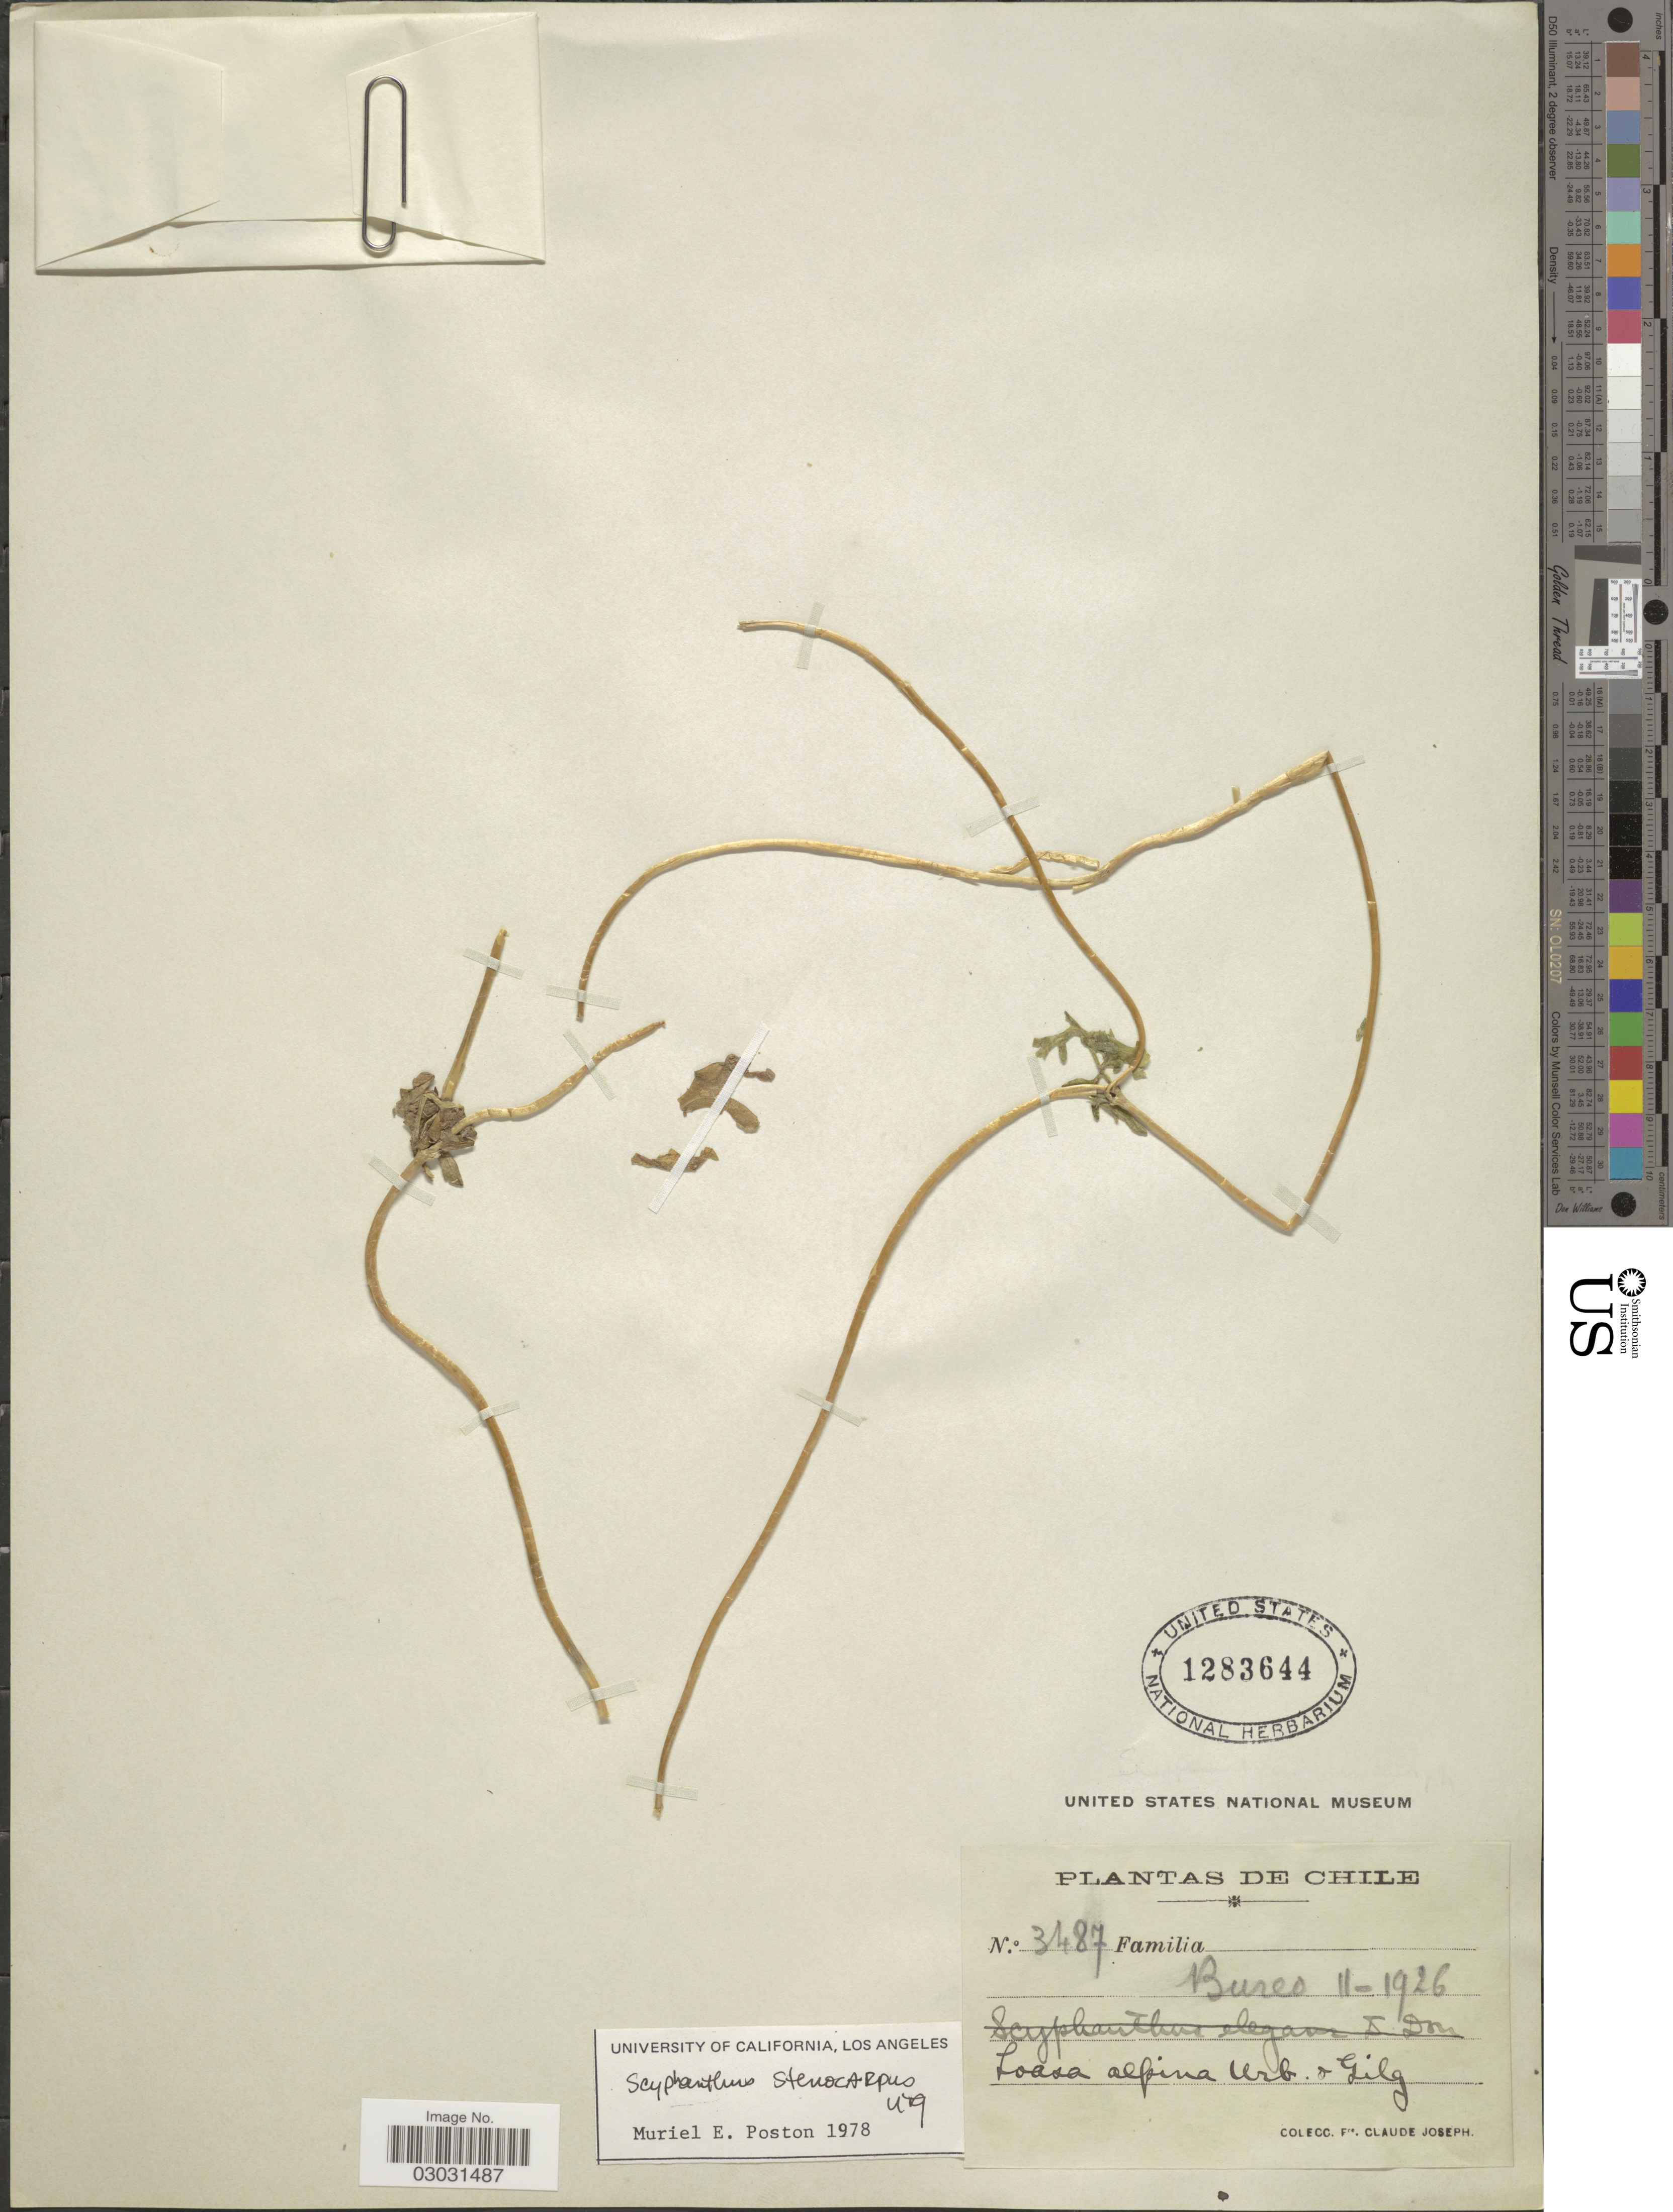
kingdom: Plantae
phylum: Tracheophyta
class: Magnoliopsida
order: Cornales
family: Loasaceae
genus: Scyphanthus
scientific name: Scyphanthus stenocarpus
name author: (Poepp.) Urb. & Gilg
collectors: Bro. Claude-Joseph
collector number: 3487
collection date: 1926-11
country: Chile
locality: Bureo.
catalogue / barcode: US 1283644